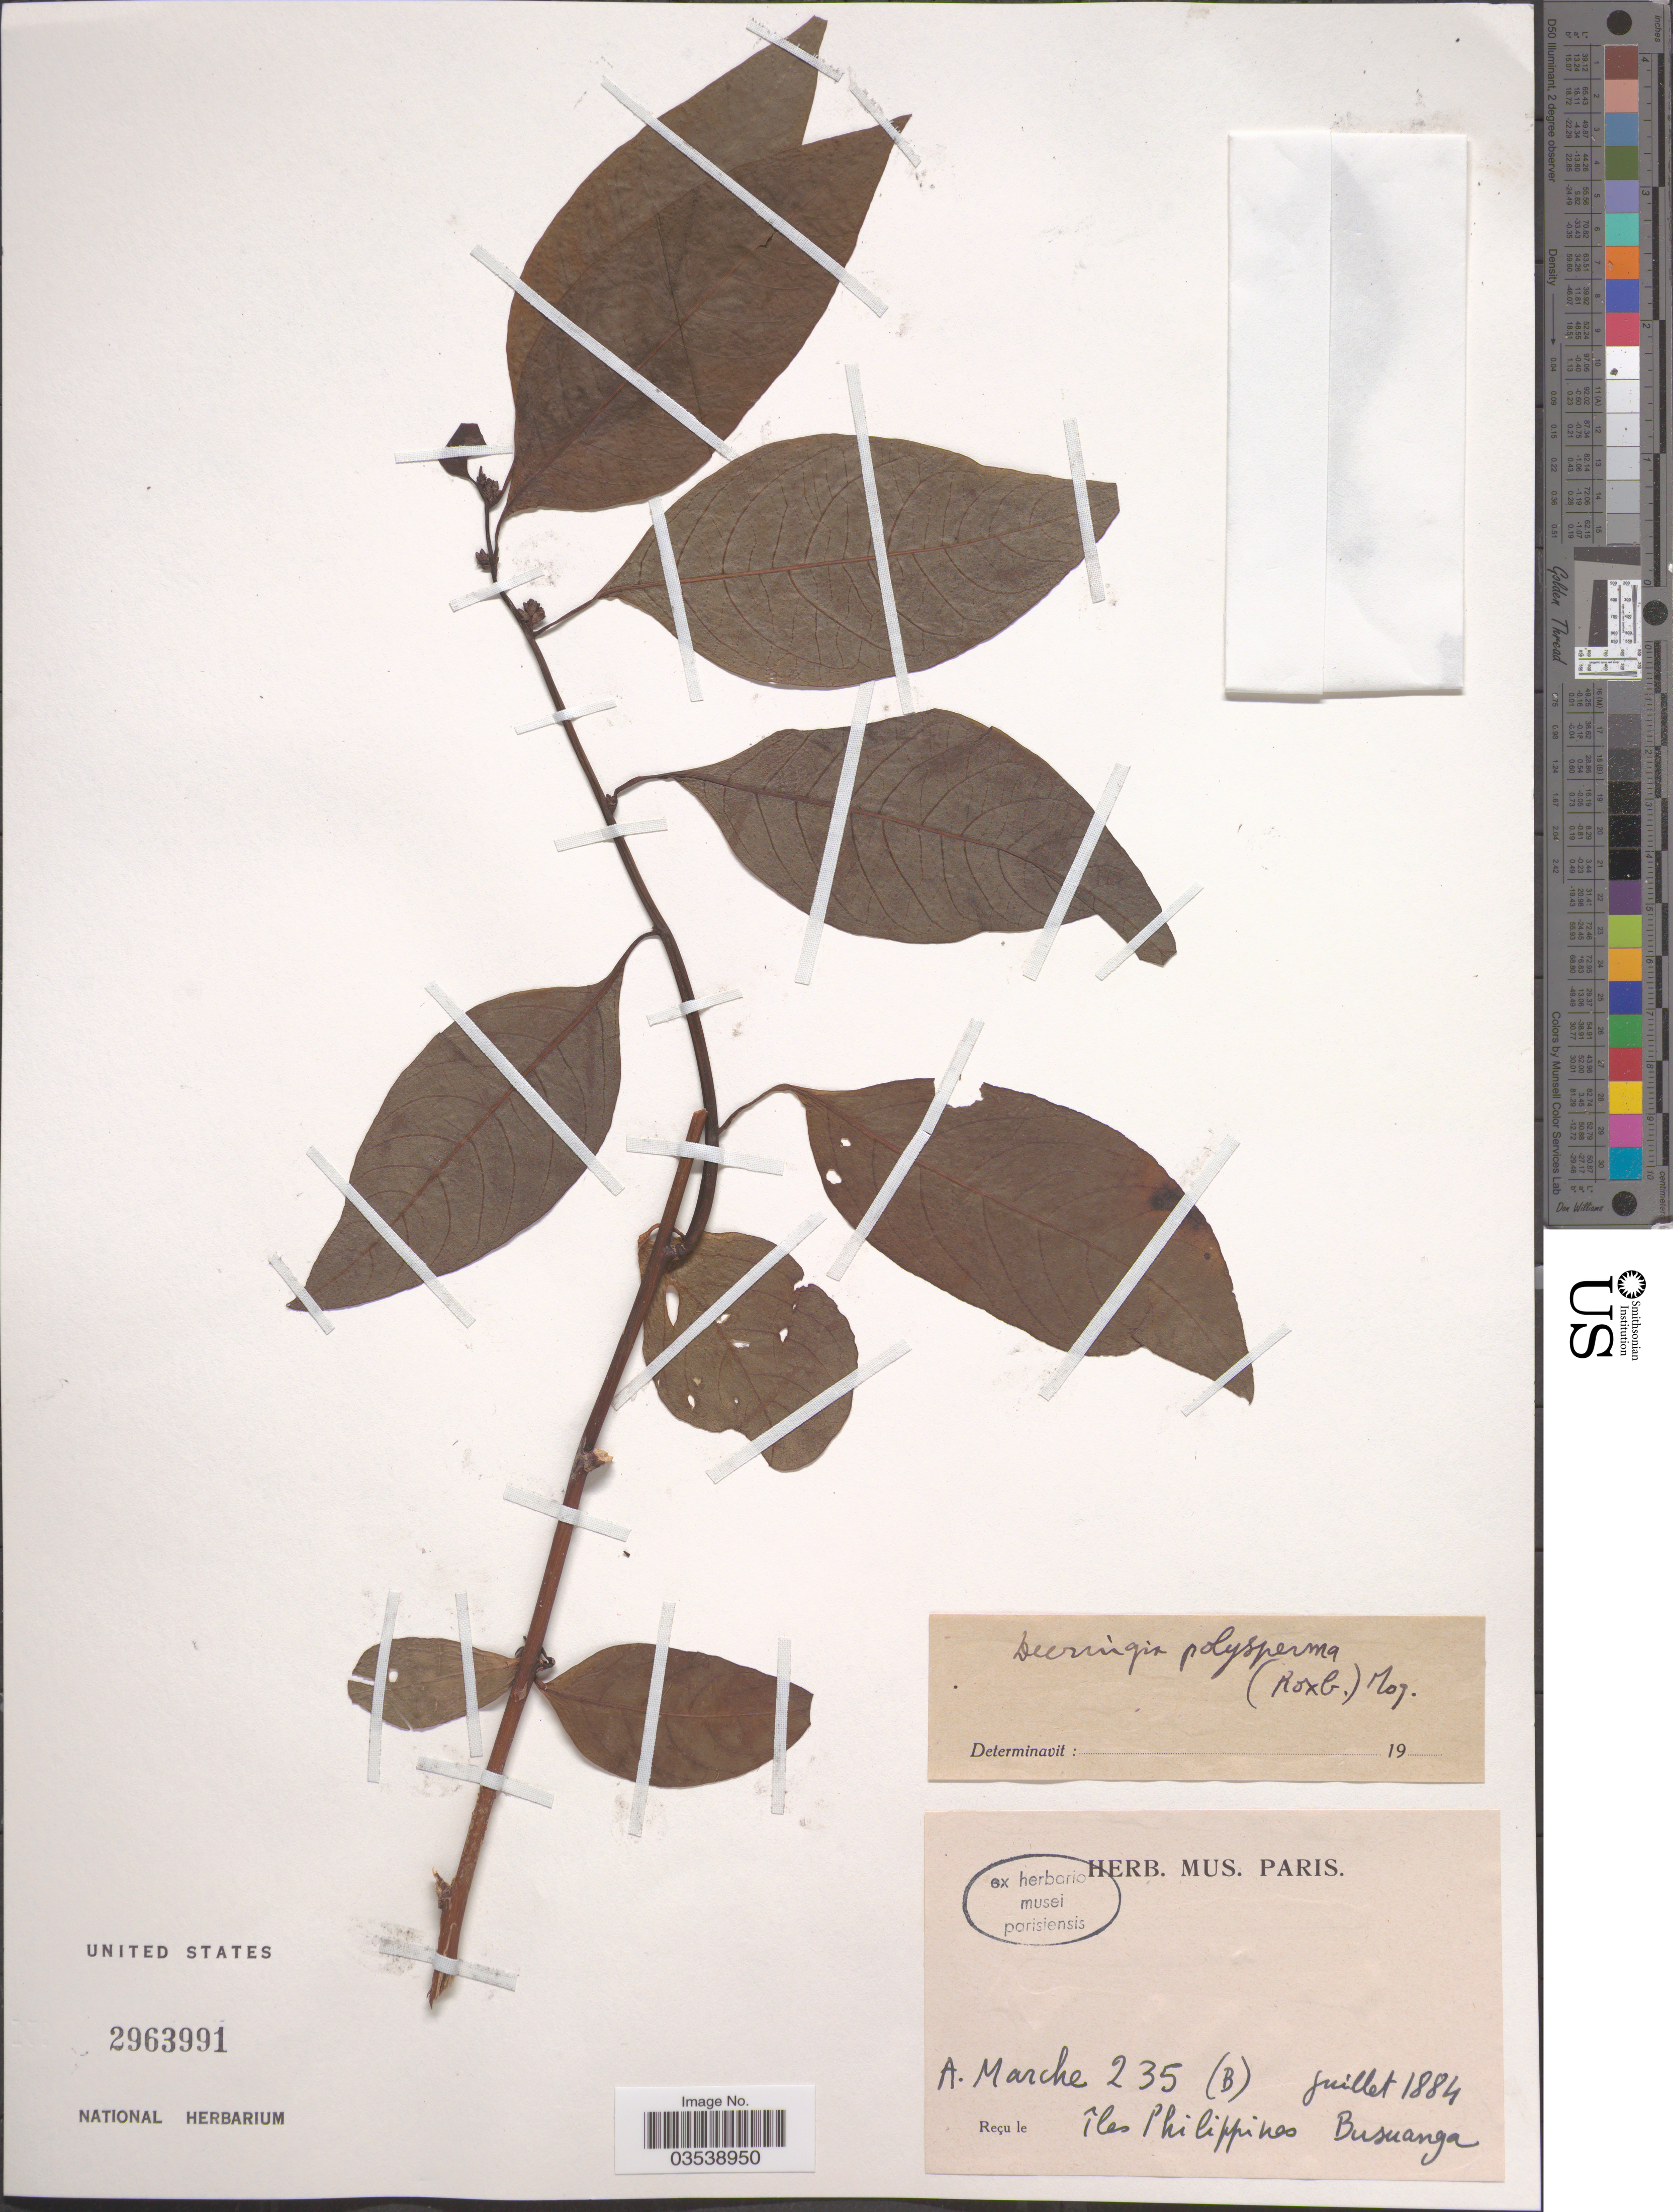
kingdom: Plantae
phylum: Tracheophyta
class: Magnoliopsida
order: Caryophyllales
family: Amaranthaceae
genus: Deeringia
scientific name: Deeringia polysperma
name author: (Roxb.) Moq.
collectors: A. Marche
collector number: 235(B)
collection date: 1884-07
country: Philippines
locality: Busuanga.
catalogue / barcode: US 2963991